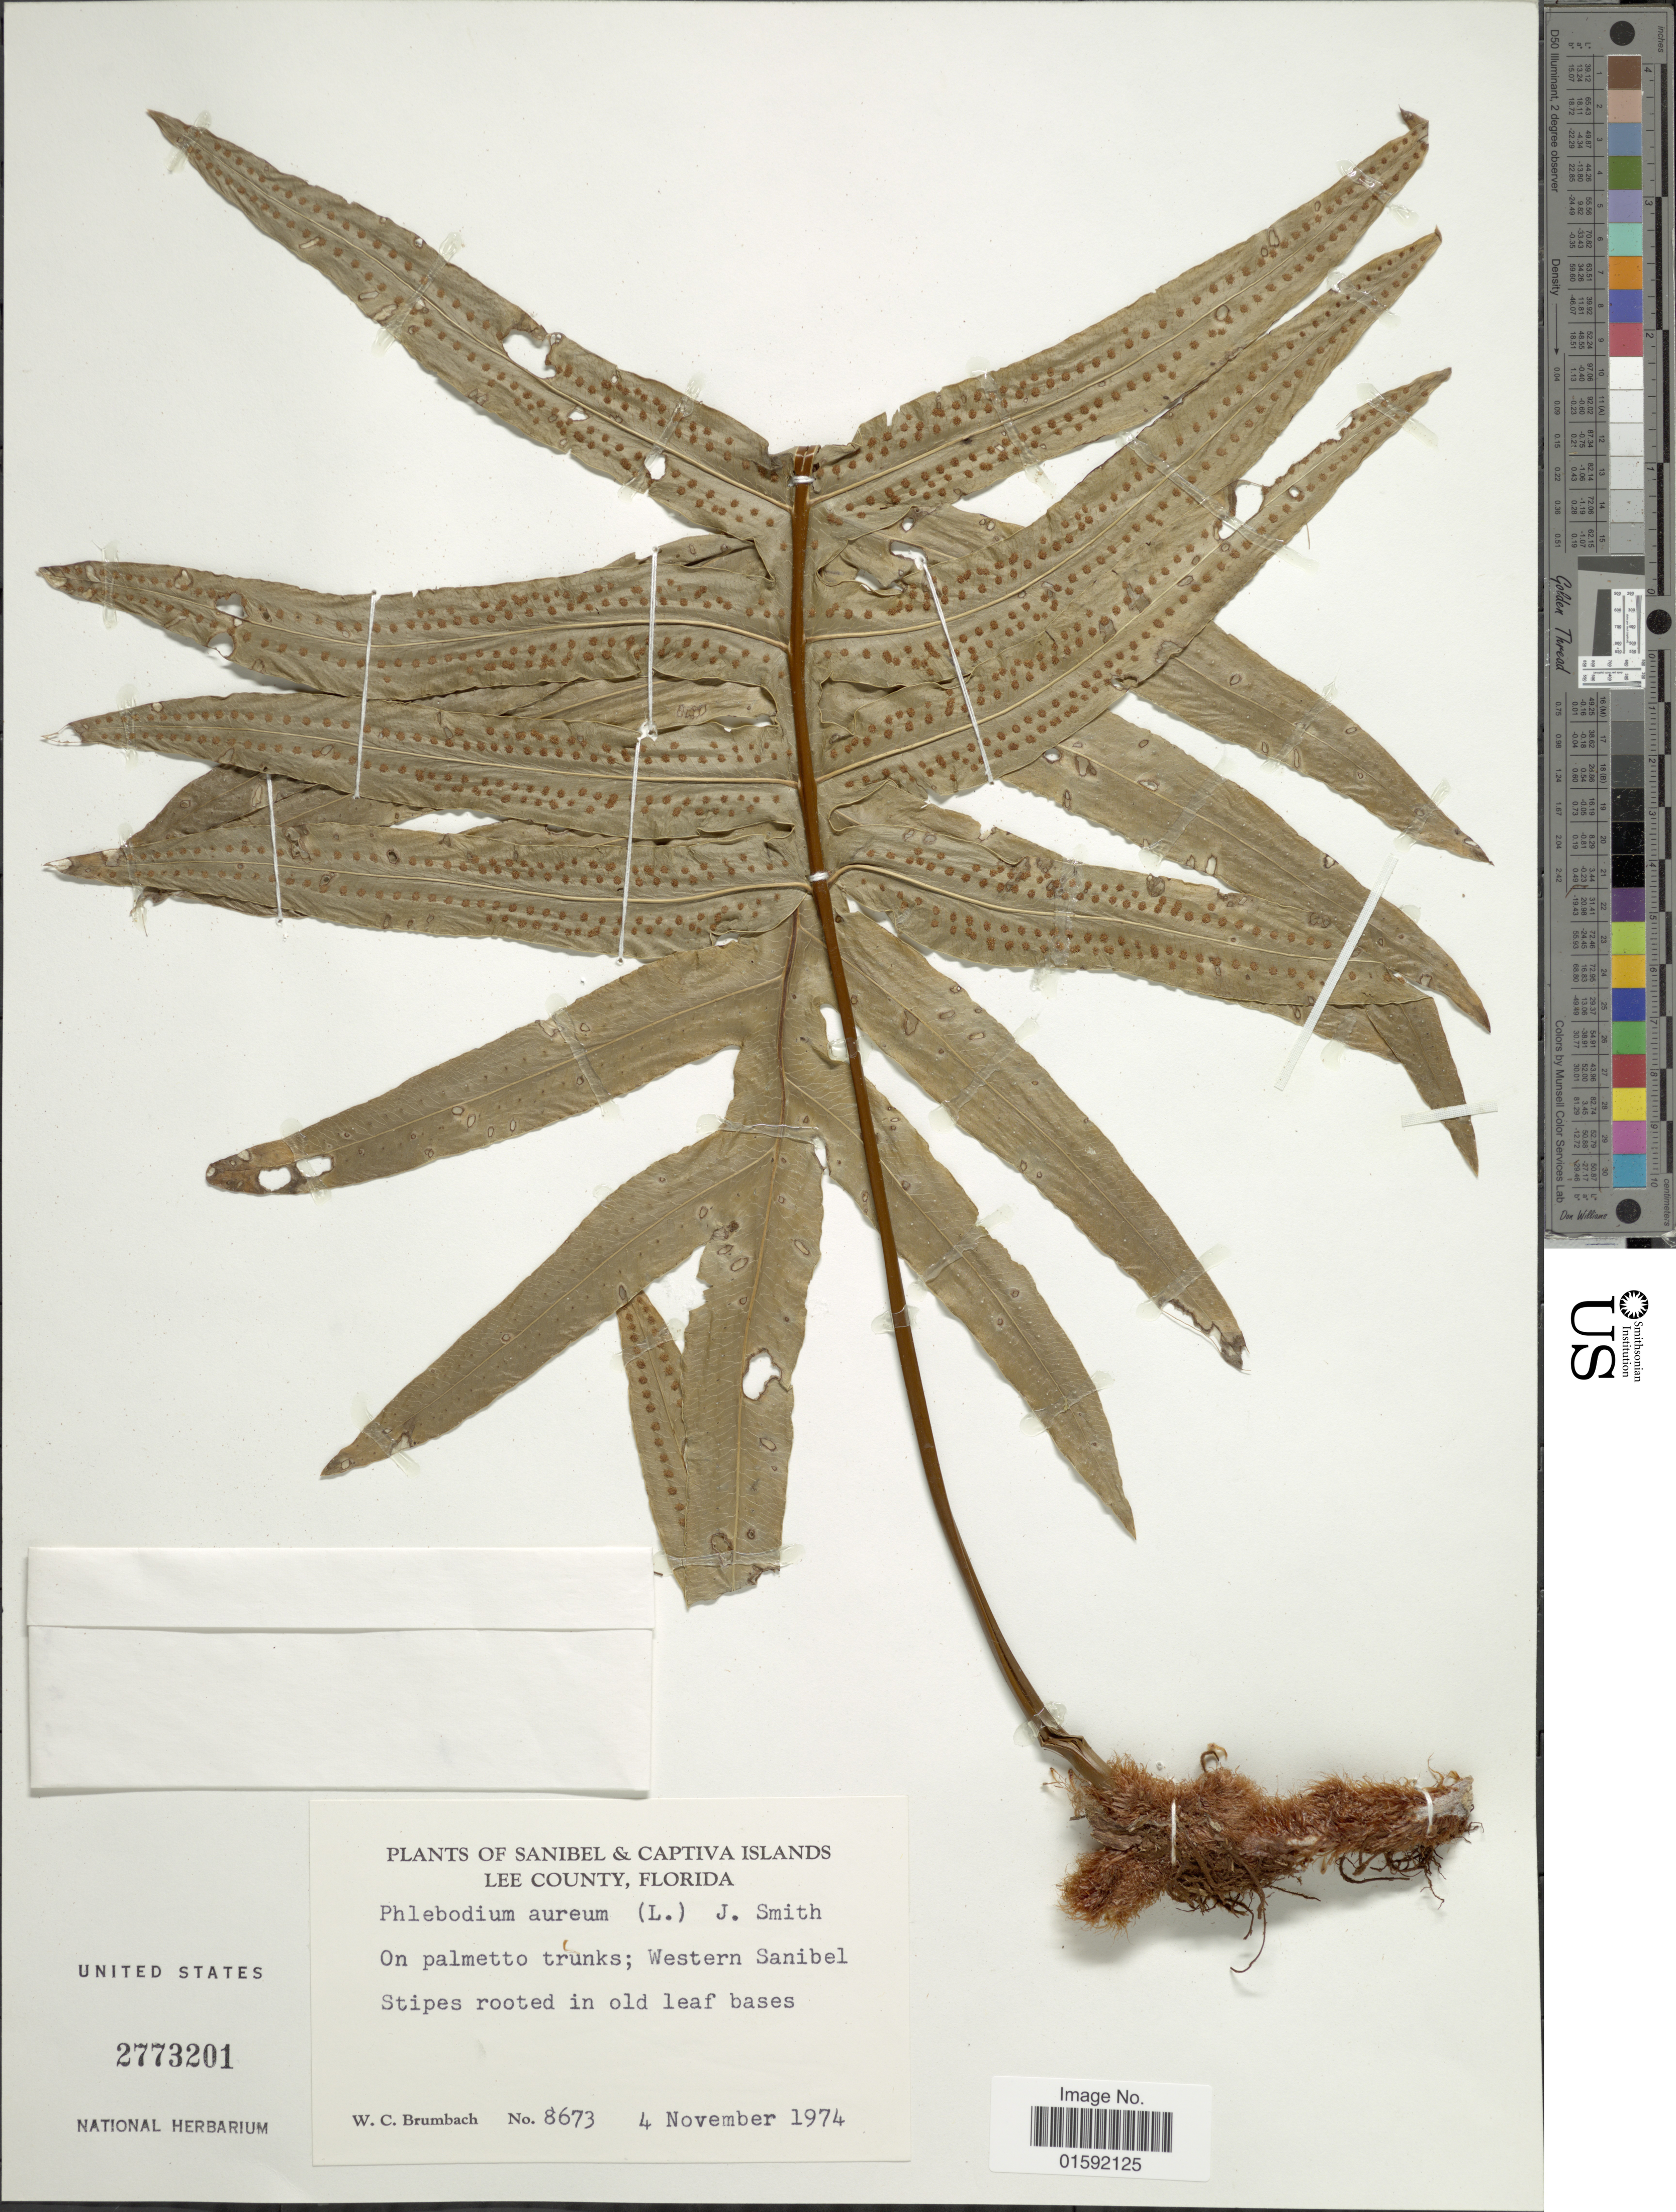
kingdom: Plantae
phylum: Tracheophyta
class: Polypodiopsida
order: Polypodiales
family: Polypodiaceae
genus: Phlebodium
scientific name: Phlebodium aureum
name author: (L.) J. Sm.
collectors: W. C. Brumbach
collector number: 8673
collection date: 1974-11-04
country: United States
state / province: Florida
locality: Sanibel & Captiva Islands, Lee County, Western Sanibel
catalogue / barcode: US 2773201